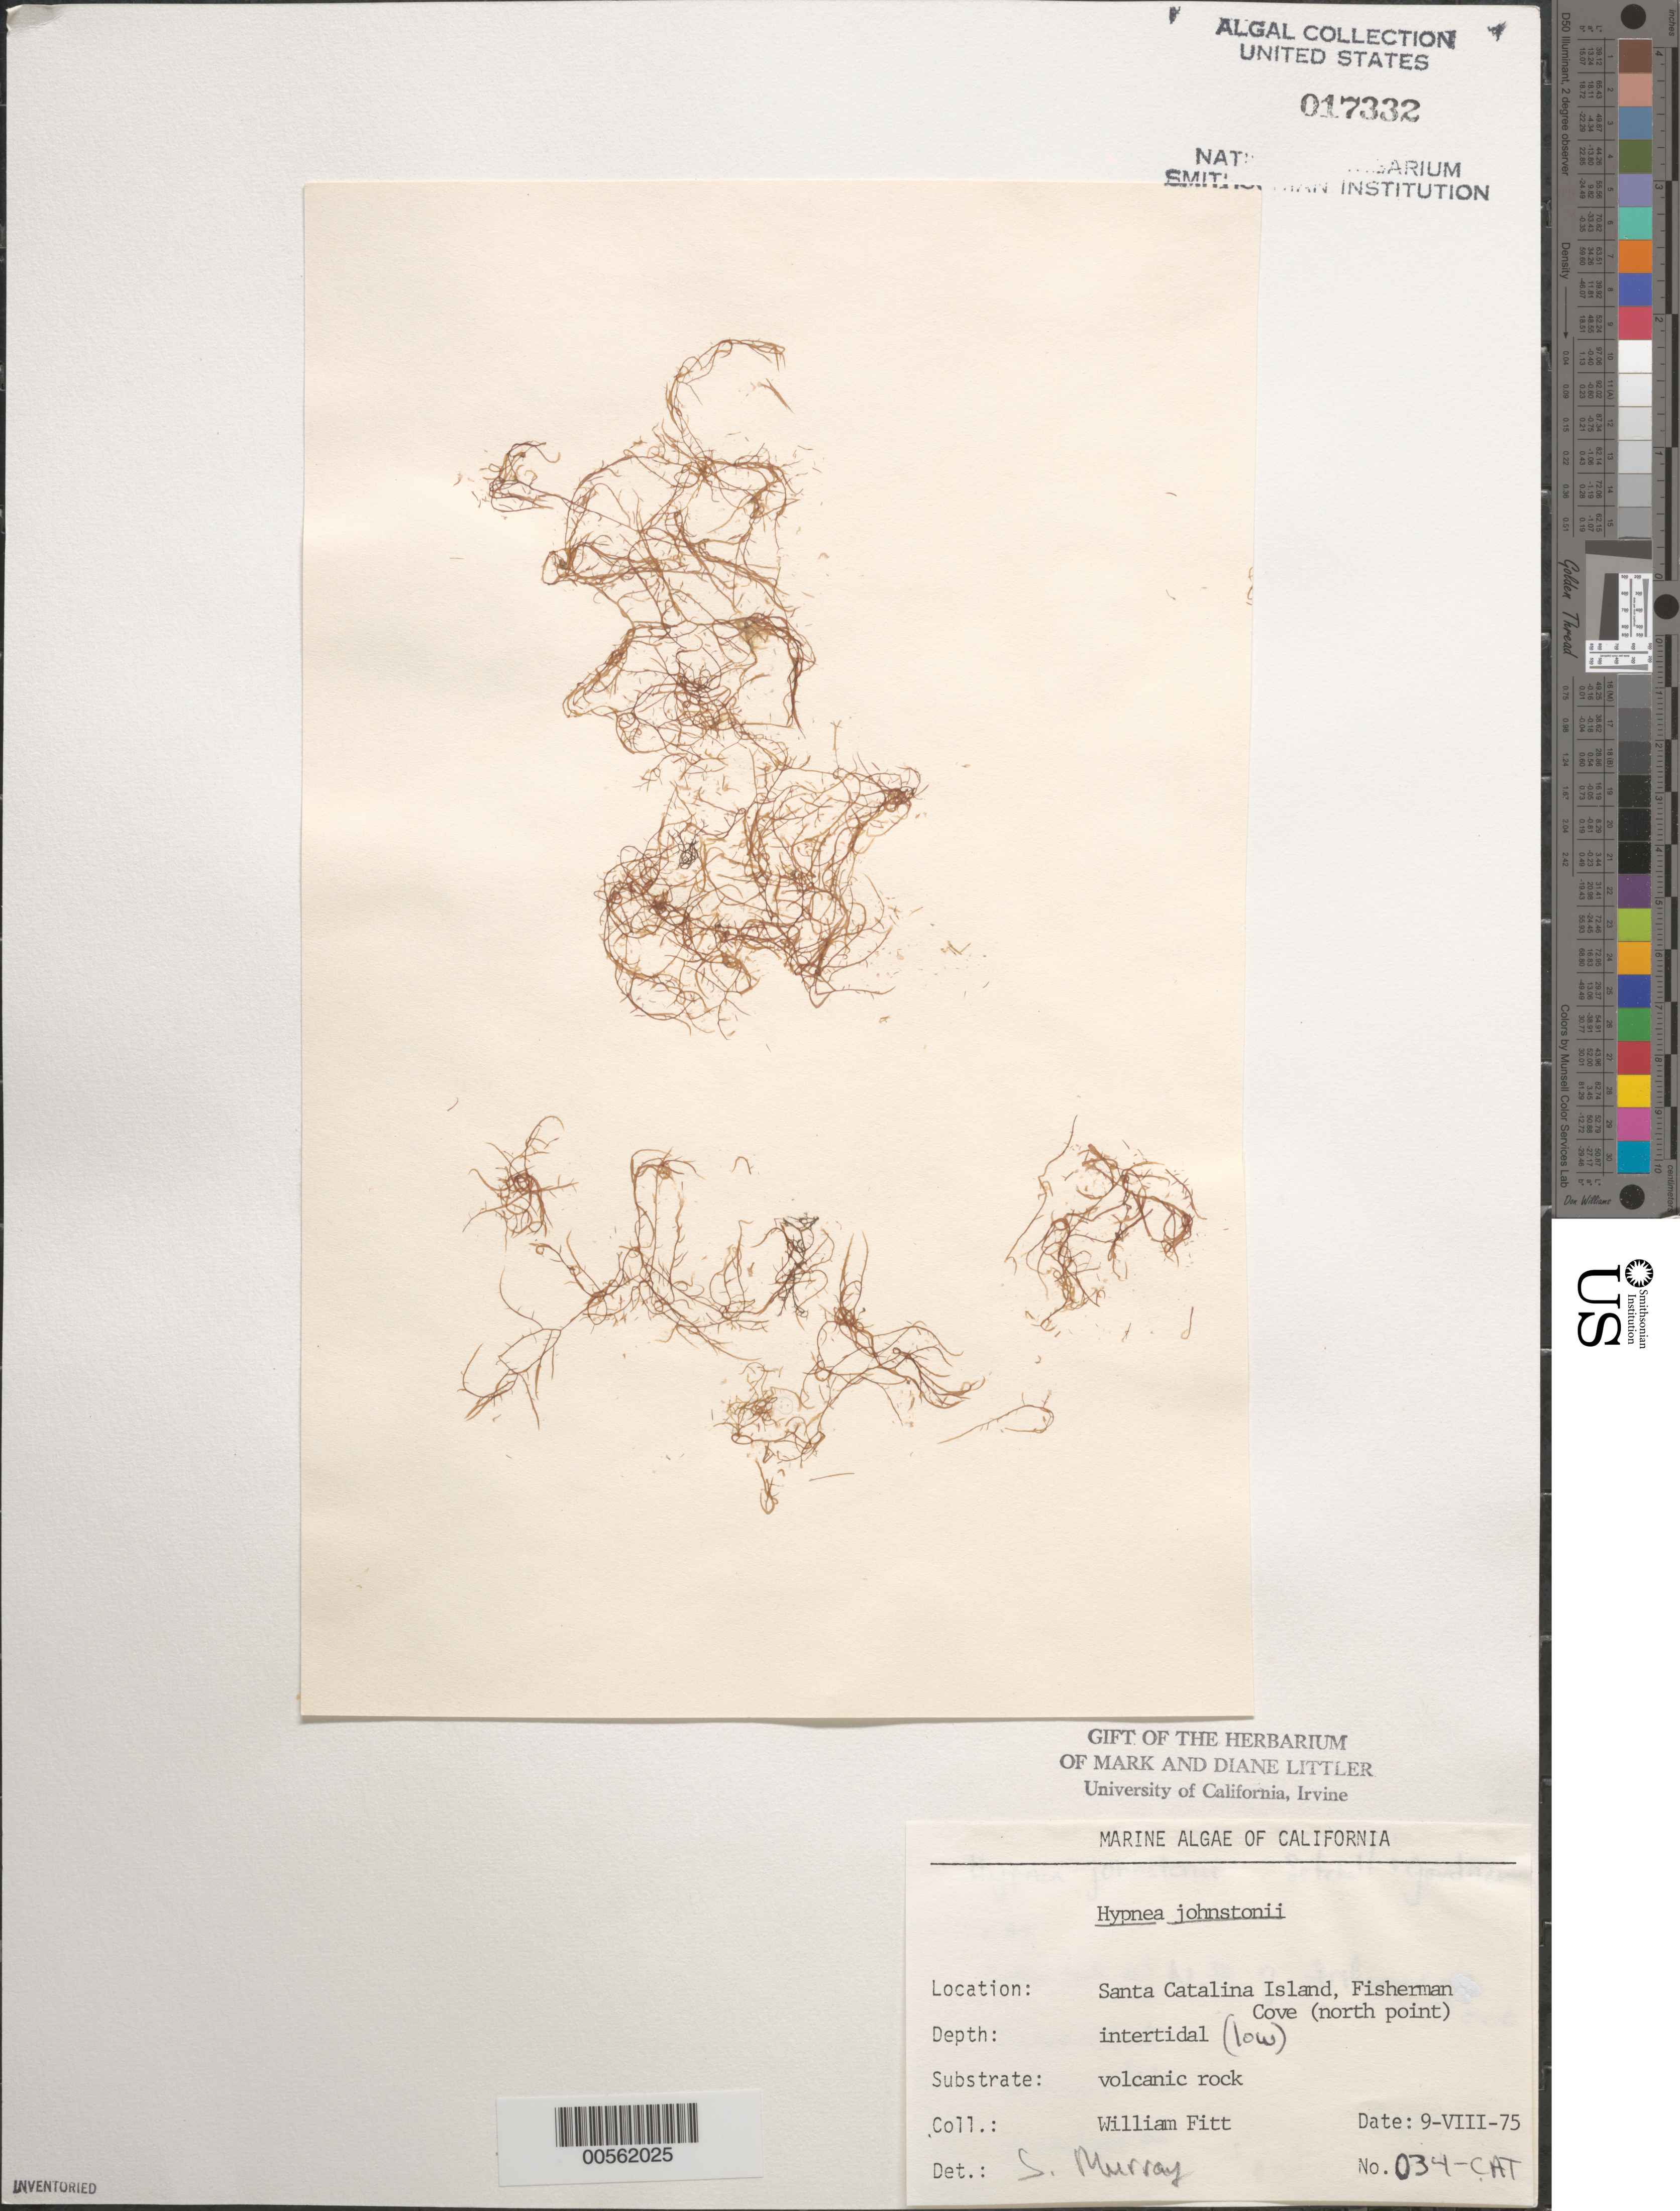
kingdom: Plantae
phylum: Rhodophyta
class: Florideophyceae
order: Gigartinales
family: Cystocloniaceae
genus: Hypnea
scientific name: Hypnea johnstonii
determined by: Murray, S. N.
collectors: W. Fitt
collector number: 034-CAT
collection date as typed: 09 Aug 1975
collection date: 1975-08-09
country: United States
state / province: California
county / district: Los Angeles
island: Santa Catalina Island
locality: Fishermen Cove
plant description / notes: BLM-SOCALBIGHT Rocky Intertidal Survey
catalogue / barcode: US 17332